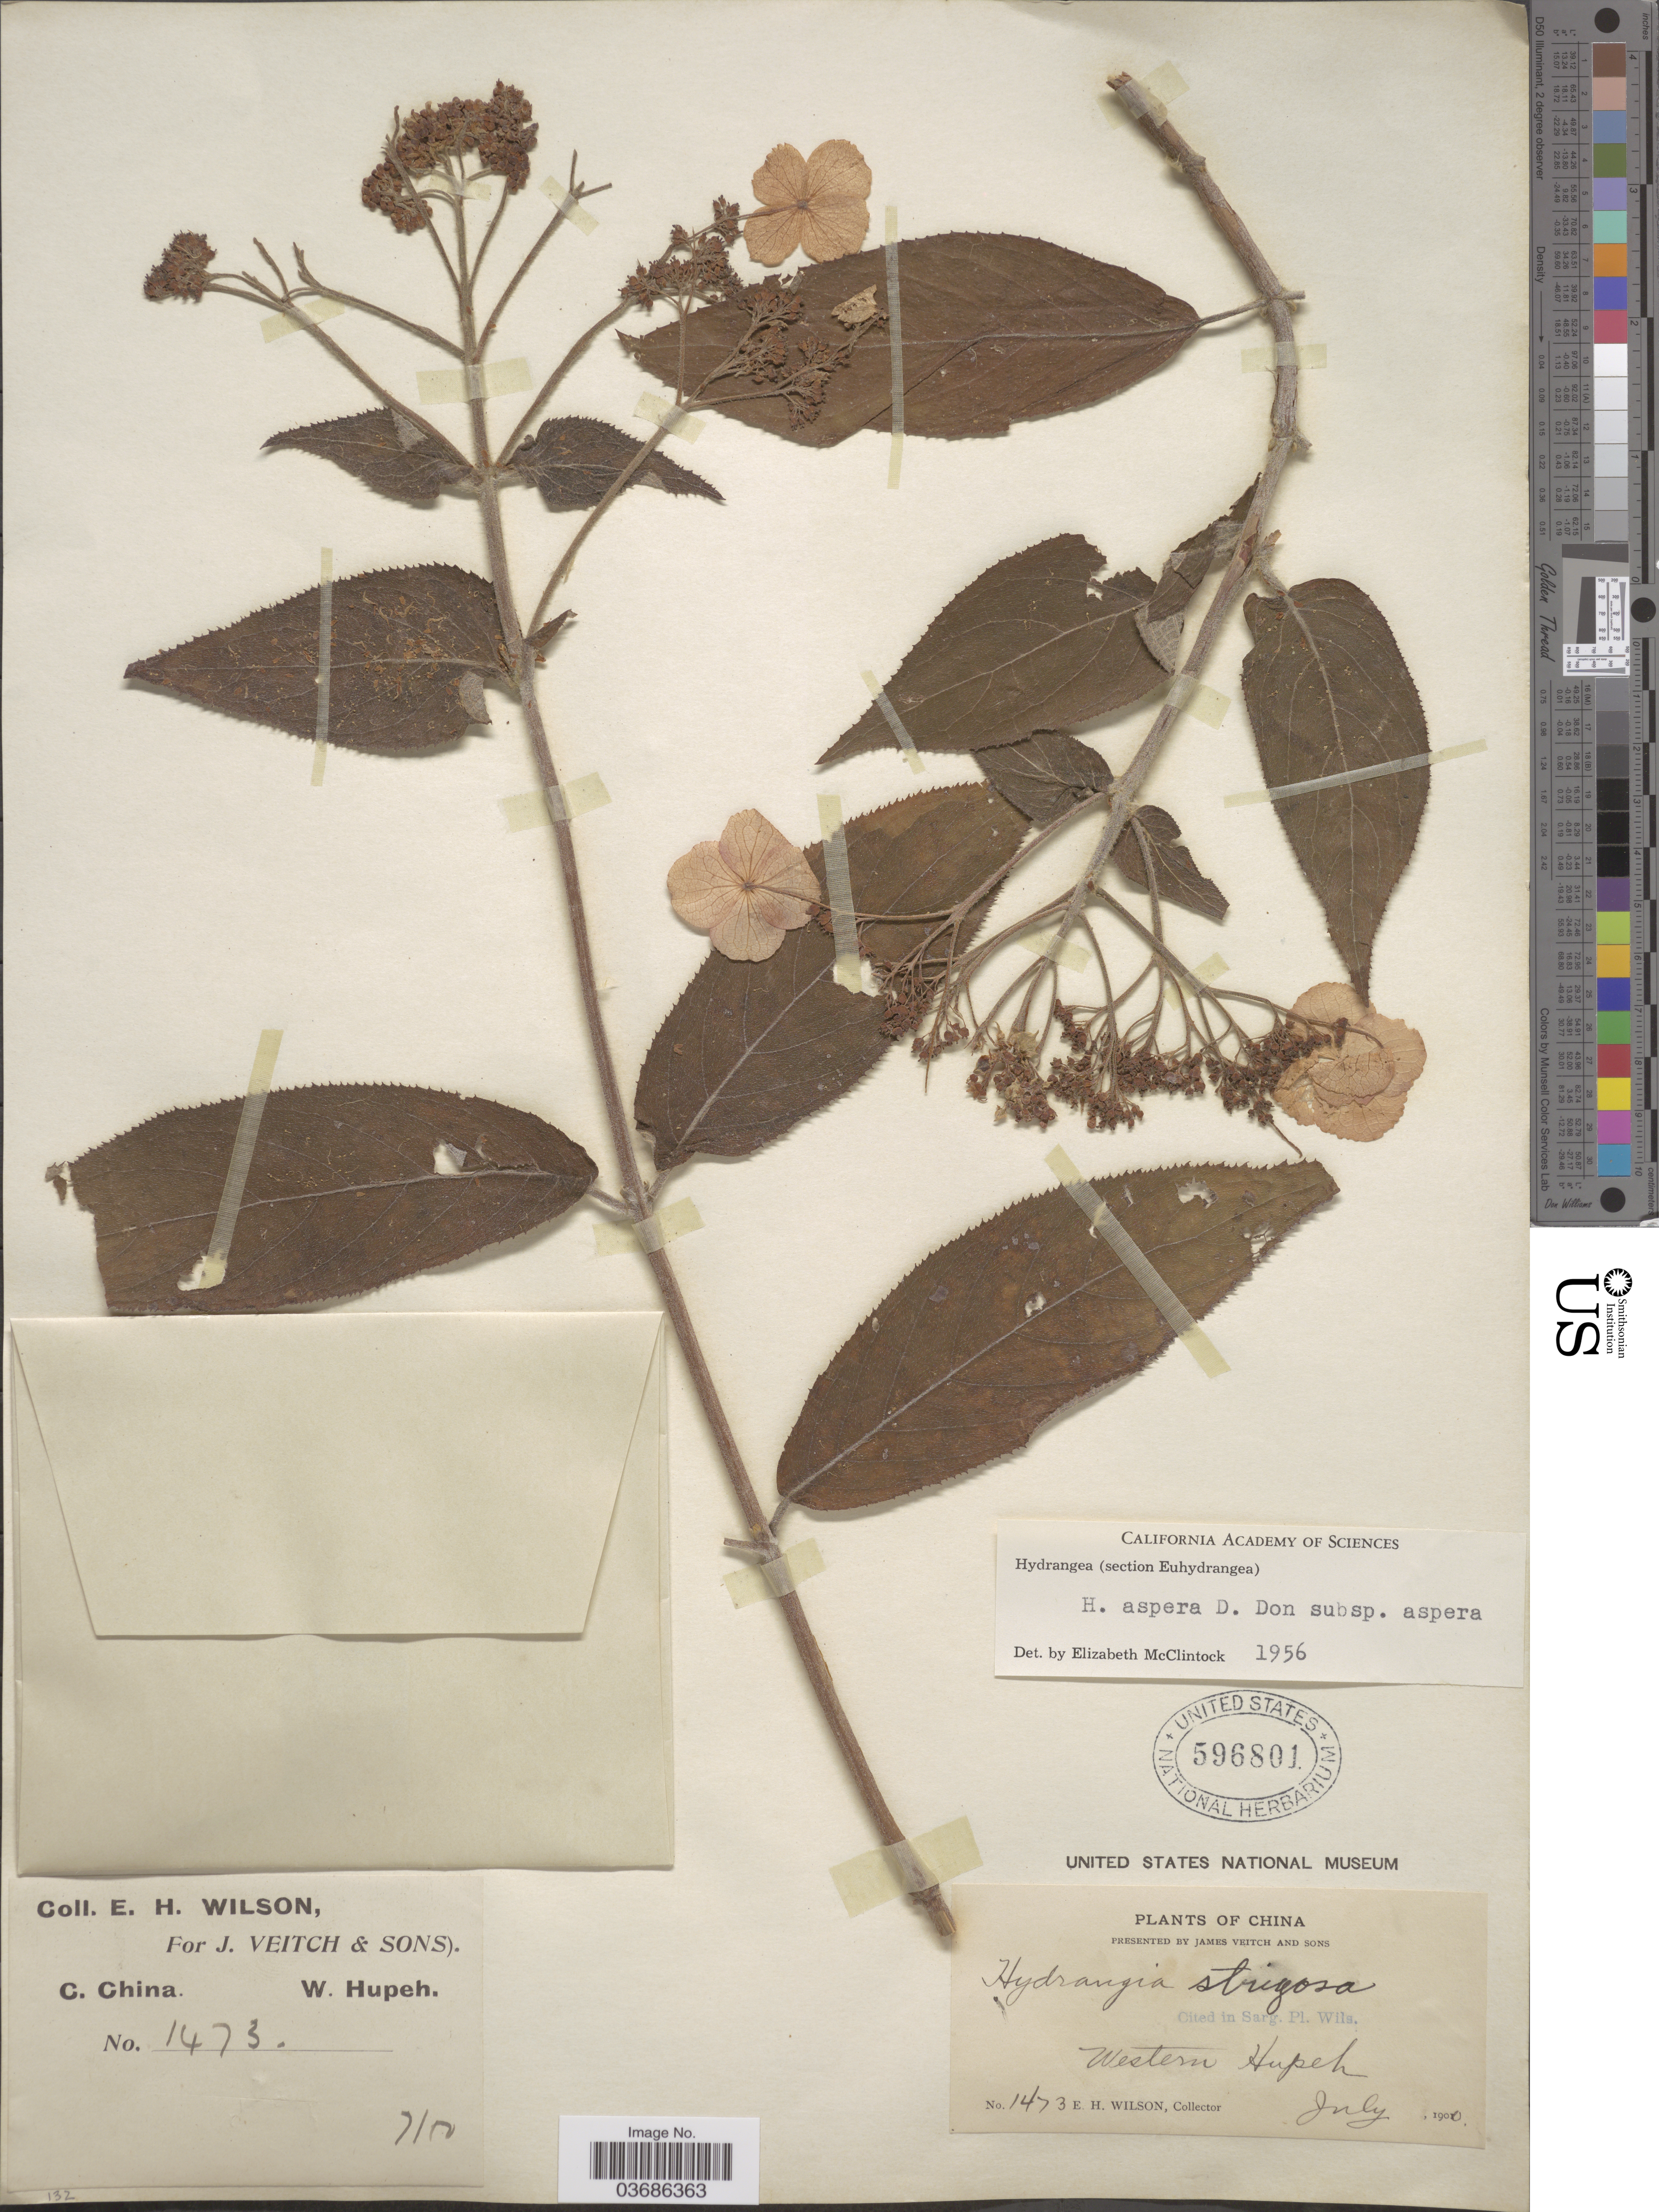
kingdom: Plantae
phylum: Tracheophyta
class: Magnoliopsida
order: Cornales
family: Hydrangeaceae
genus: Hydrangea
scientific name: Hydrangea aspera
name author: Buch.-Ham. ex D. Don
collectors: E. Wilson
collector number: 1473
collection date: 1900-07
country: China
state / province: Hubei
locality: C. China. Western Hupeh.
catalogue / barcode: US 596801